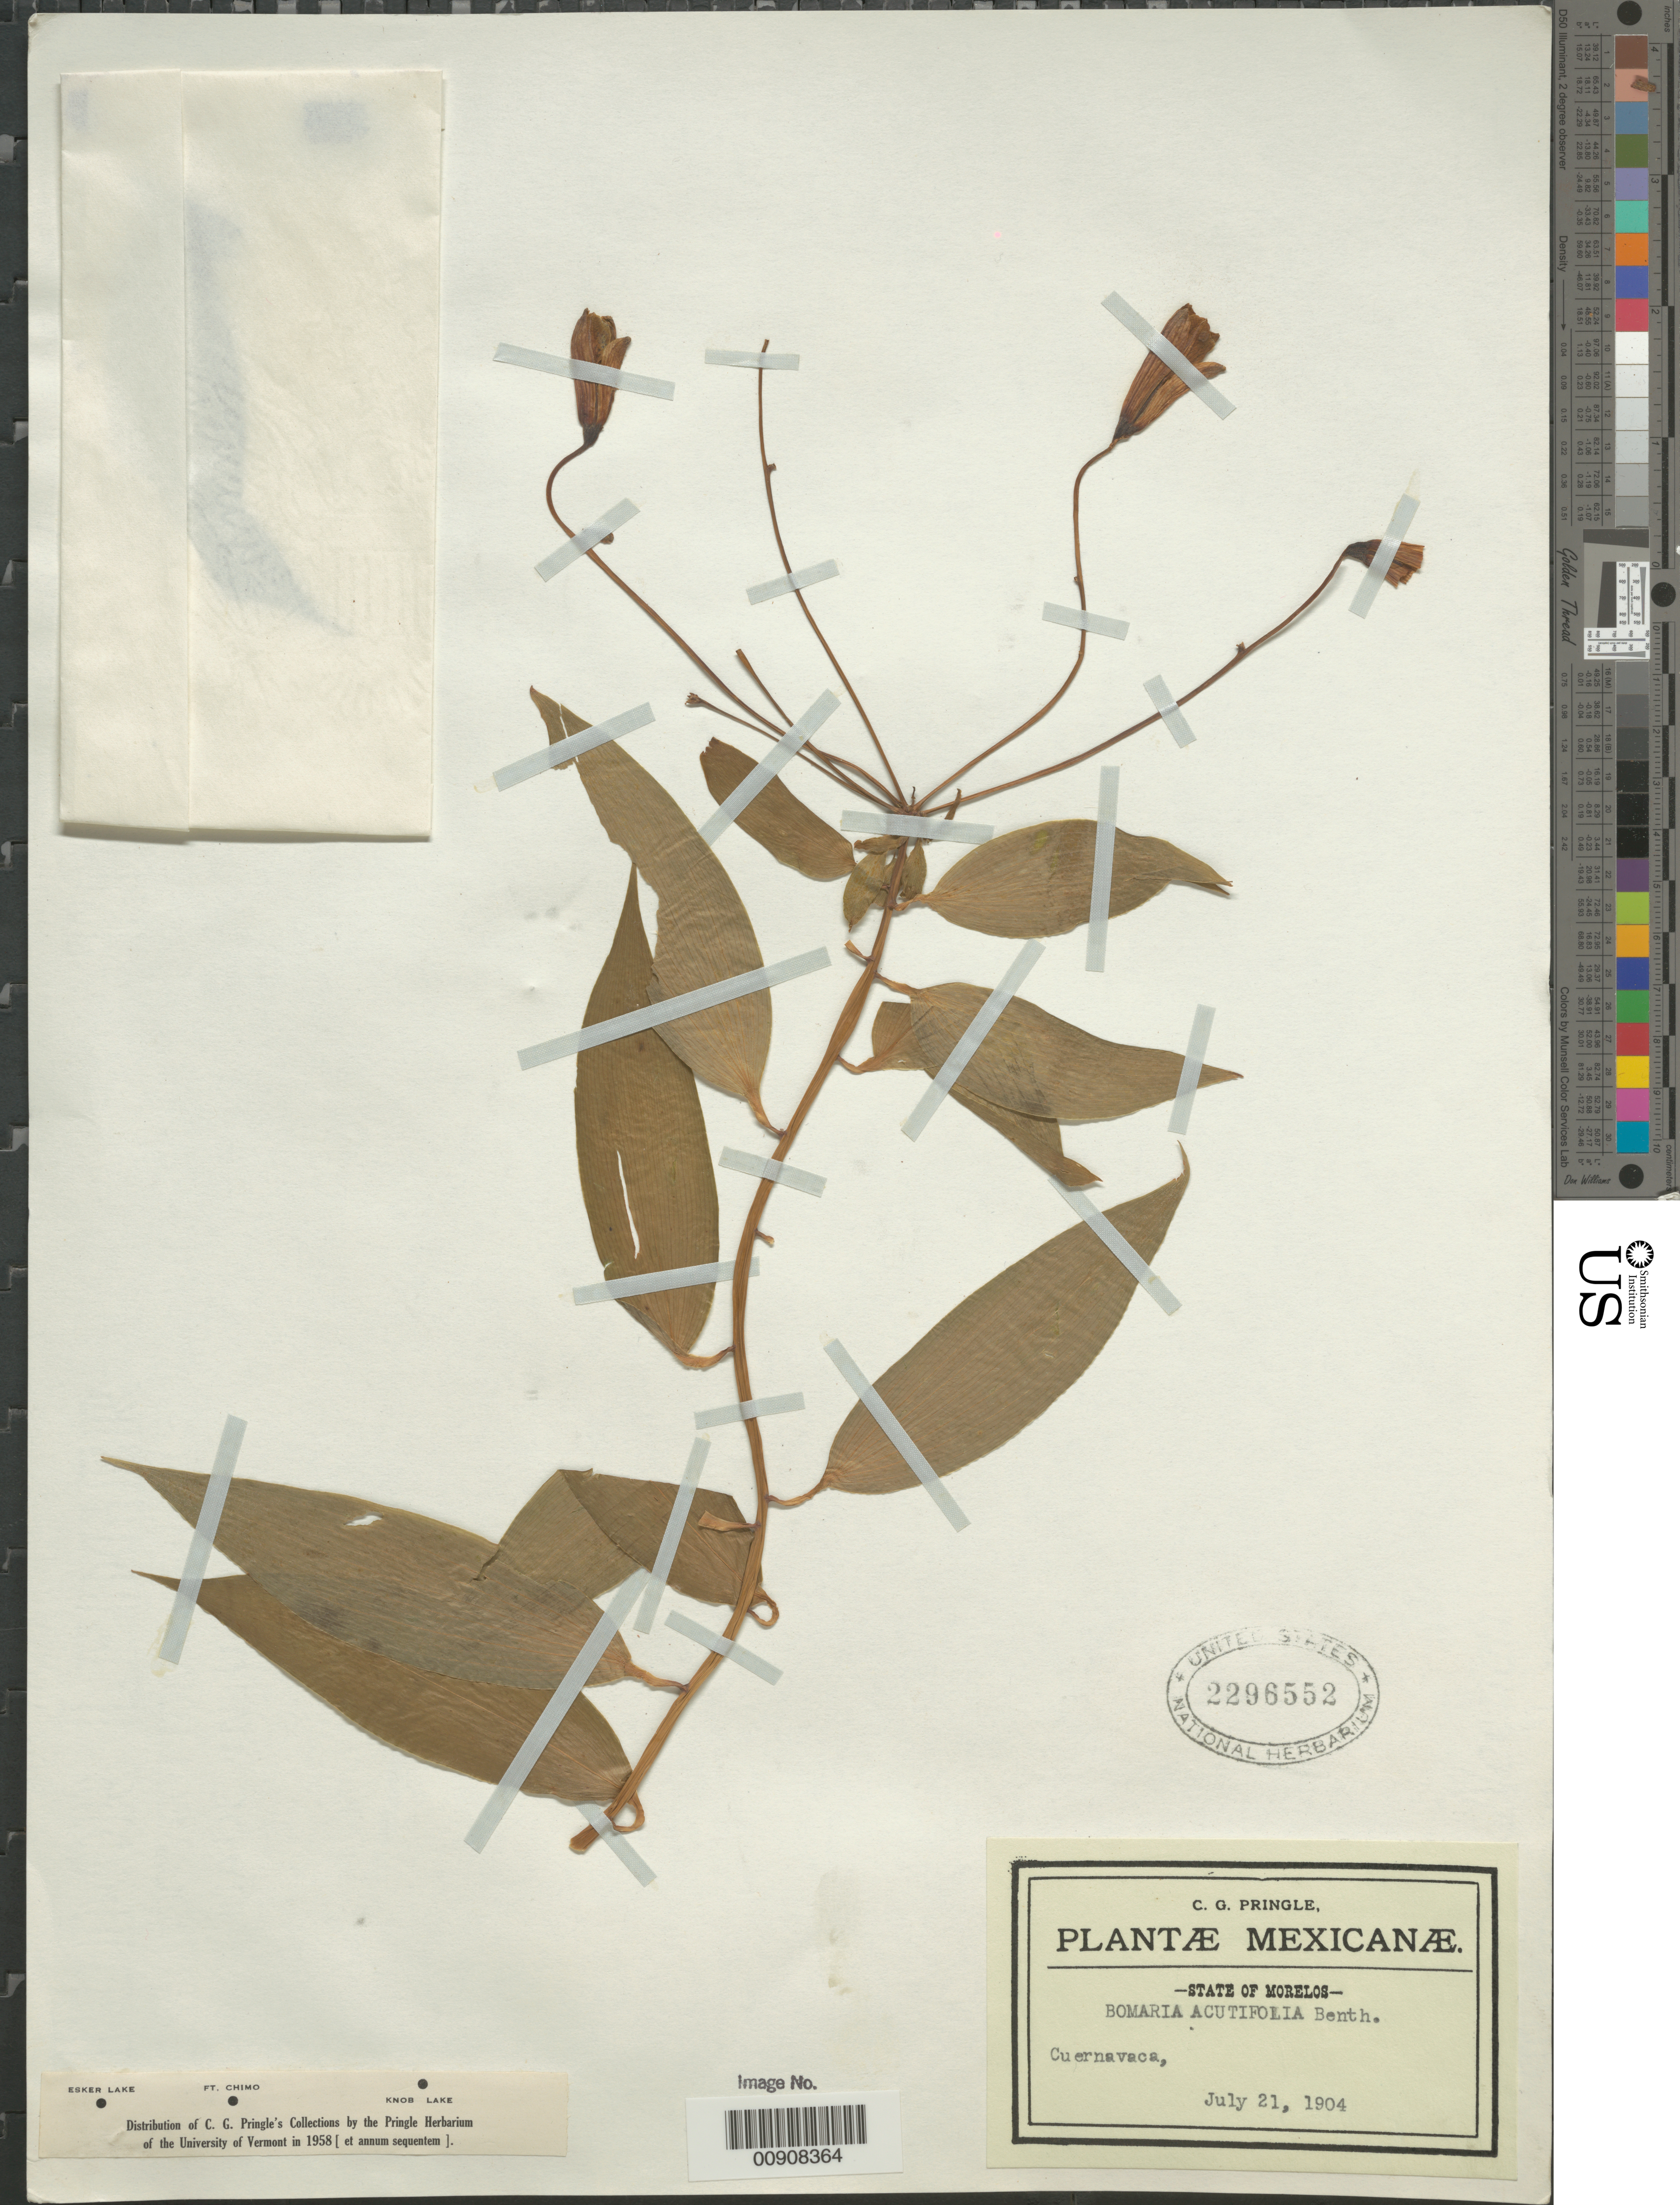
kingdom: Plantae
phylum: Tracheophyta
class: Liliopsida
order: Liliales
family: Alstroemeriaceae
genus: Bomarea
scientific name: Bomarea acutifolia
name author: (Link & Otto) Herb.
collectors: C. G. Pringle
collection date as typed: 21 Jul 1904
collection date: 1904-07-21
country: Mexico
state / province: Morelos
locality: Cuernavaca, State of Morelos.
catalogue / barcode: US 2296552